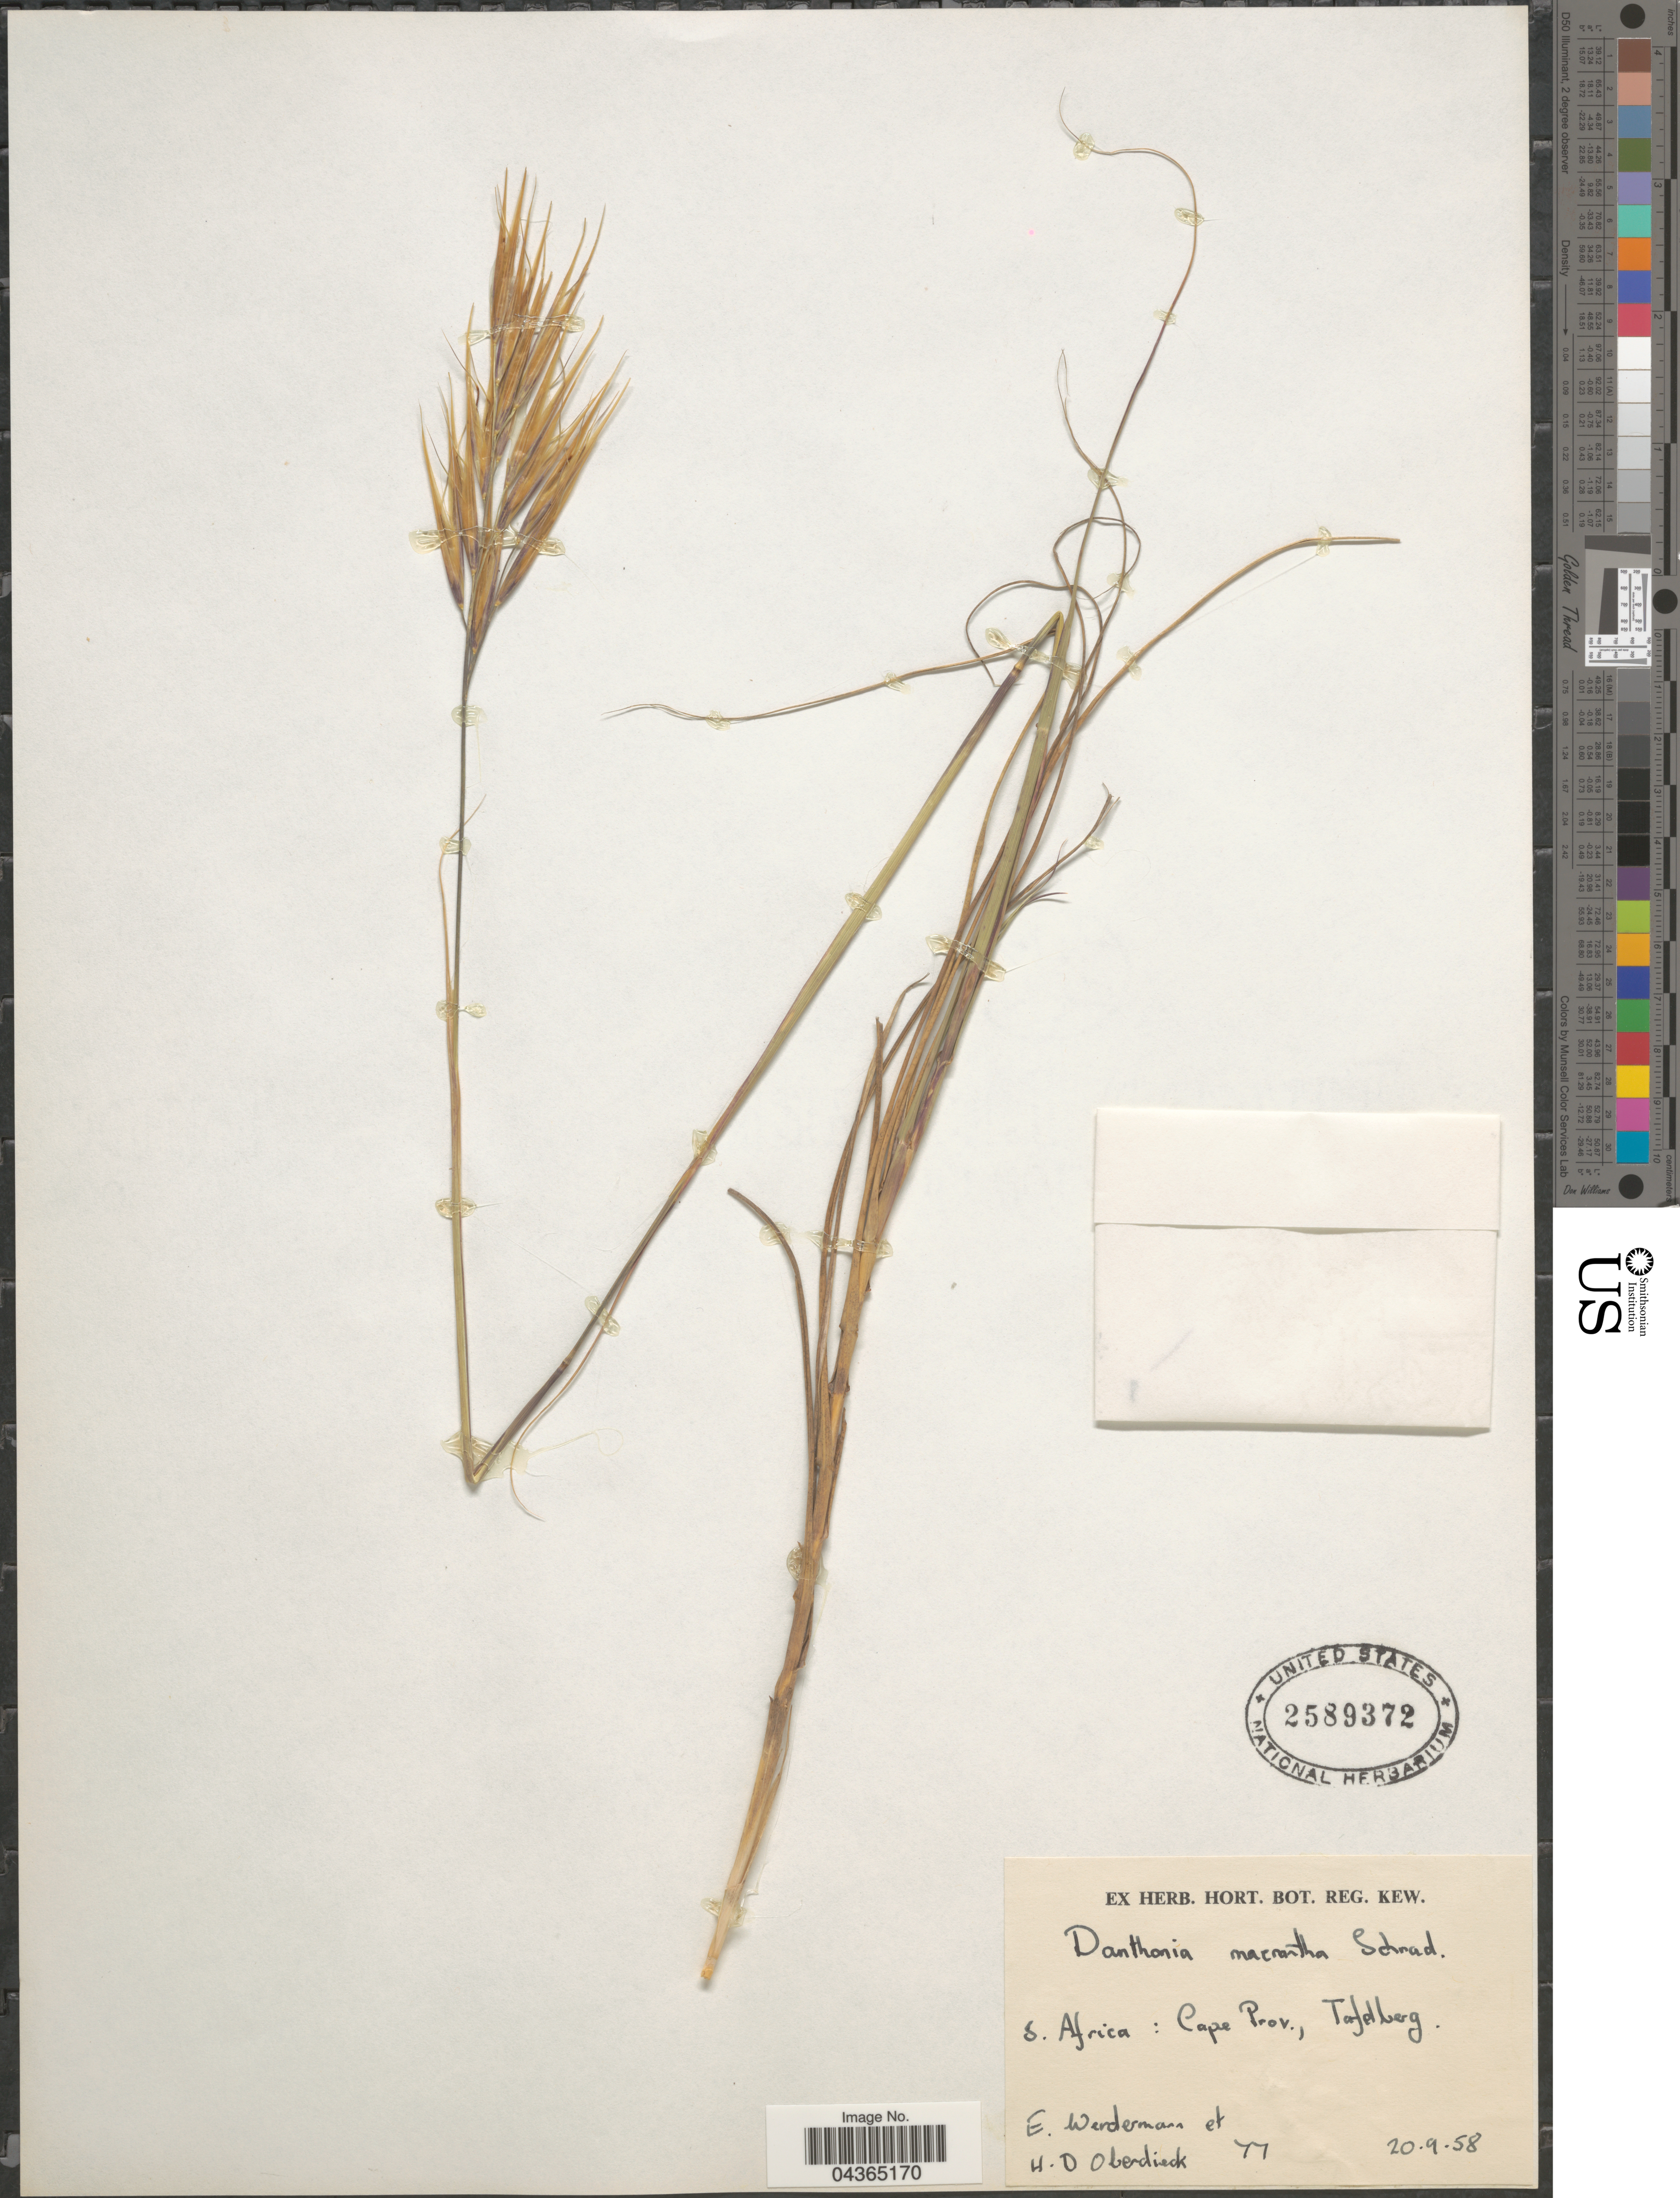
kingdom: Plantae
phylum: Tracheophyta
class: Liliopsida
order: Poales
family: Poaceae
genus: Pseudopentameris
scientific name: Pseudopentameris macrantha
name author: H.-J. Schrad.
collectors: E. Werdermann & H. Oberdieck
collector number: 77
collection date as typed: Transcribed d/m/y: 20/9/58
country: South Africa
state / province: Western Cape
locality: Tafelberg.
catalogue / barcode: US 2589372